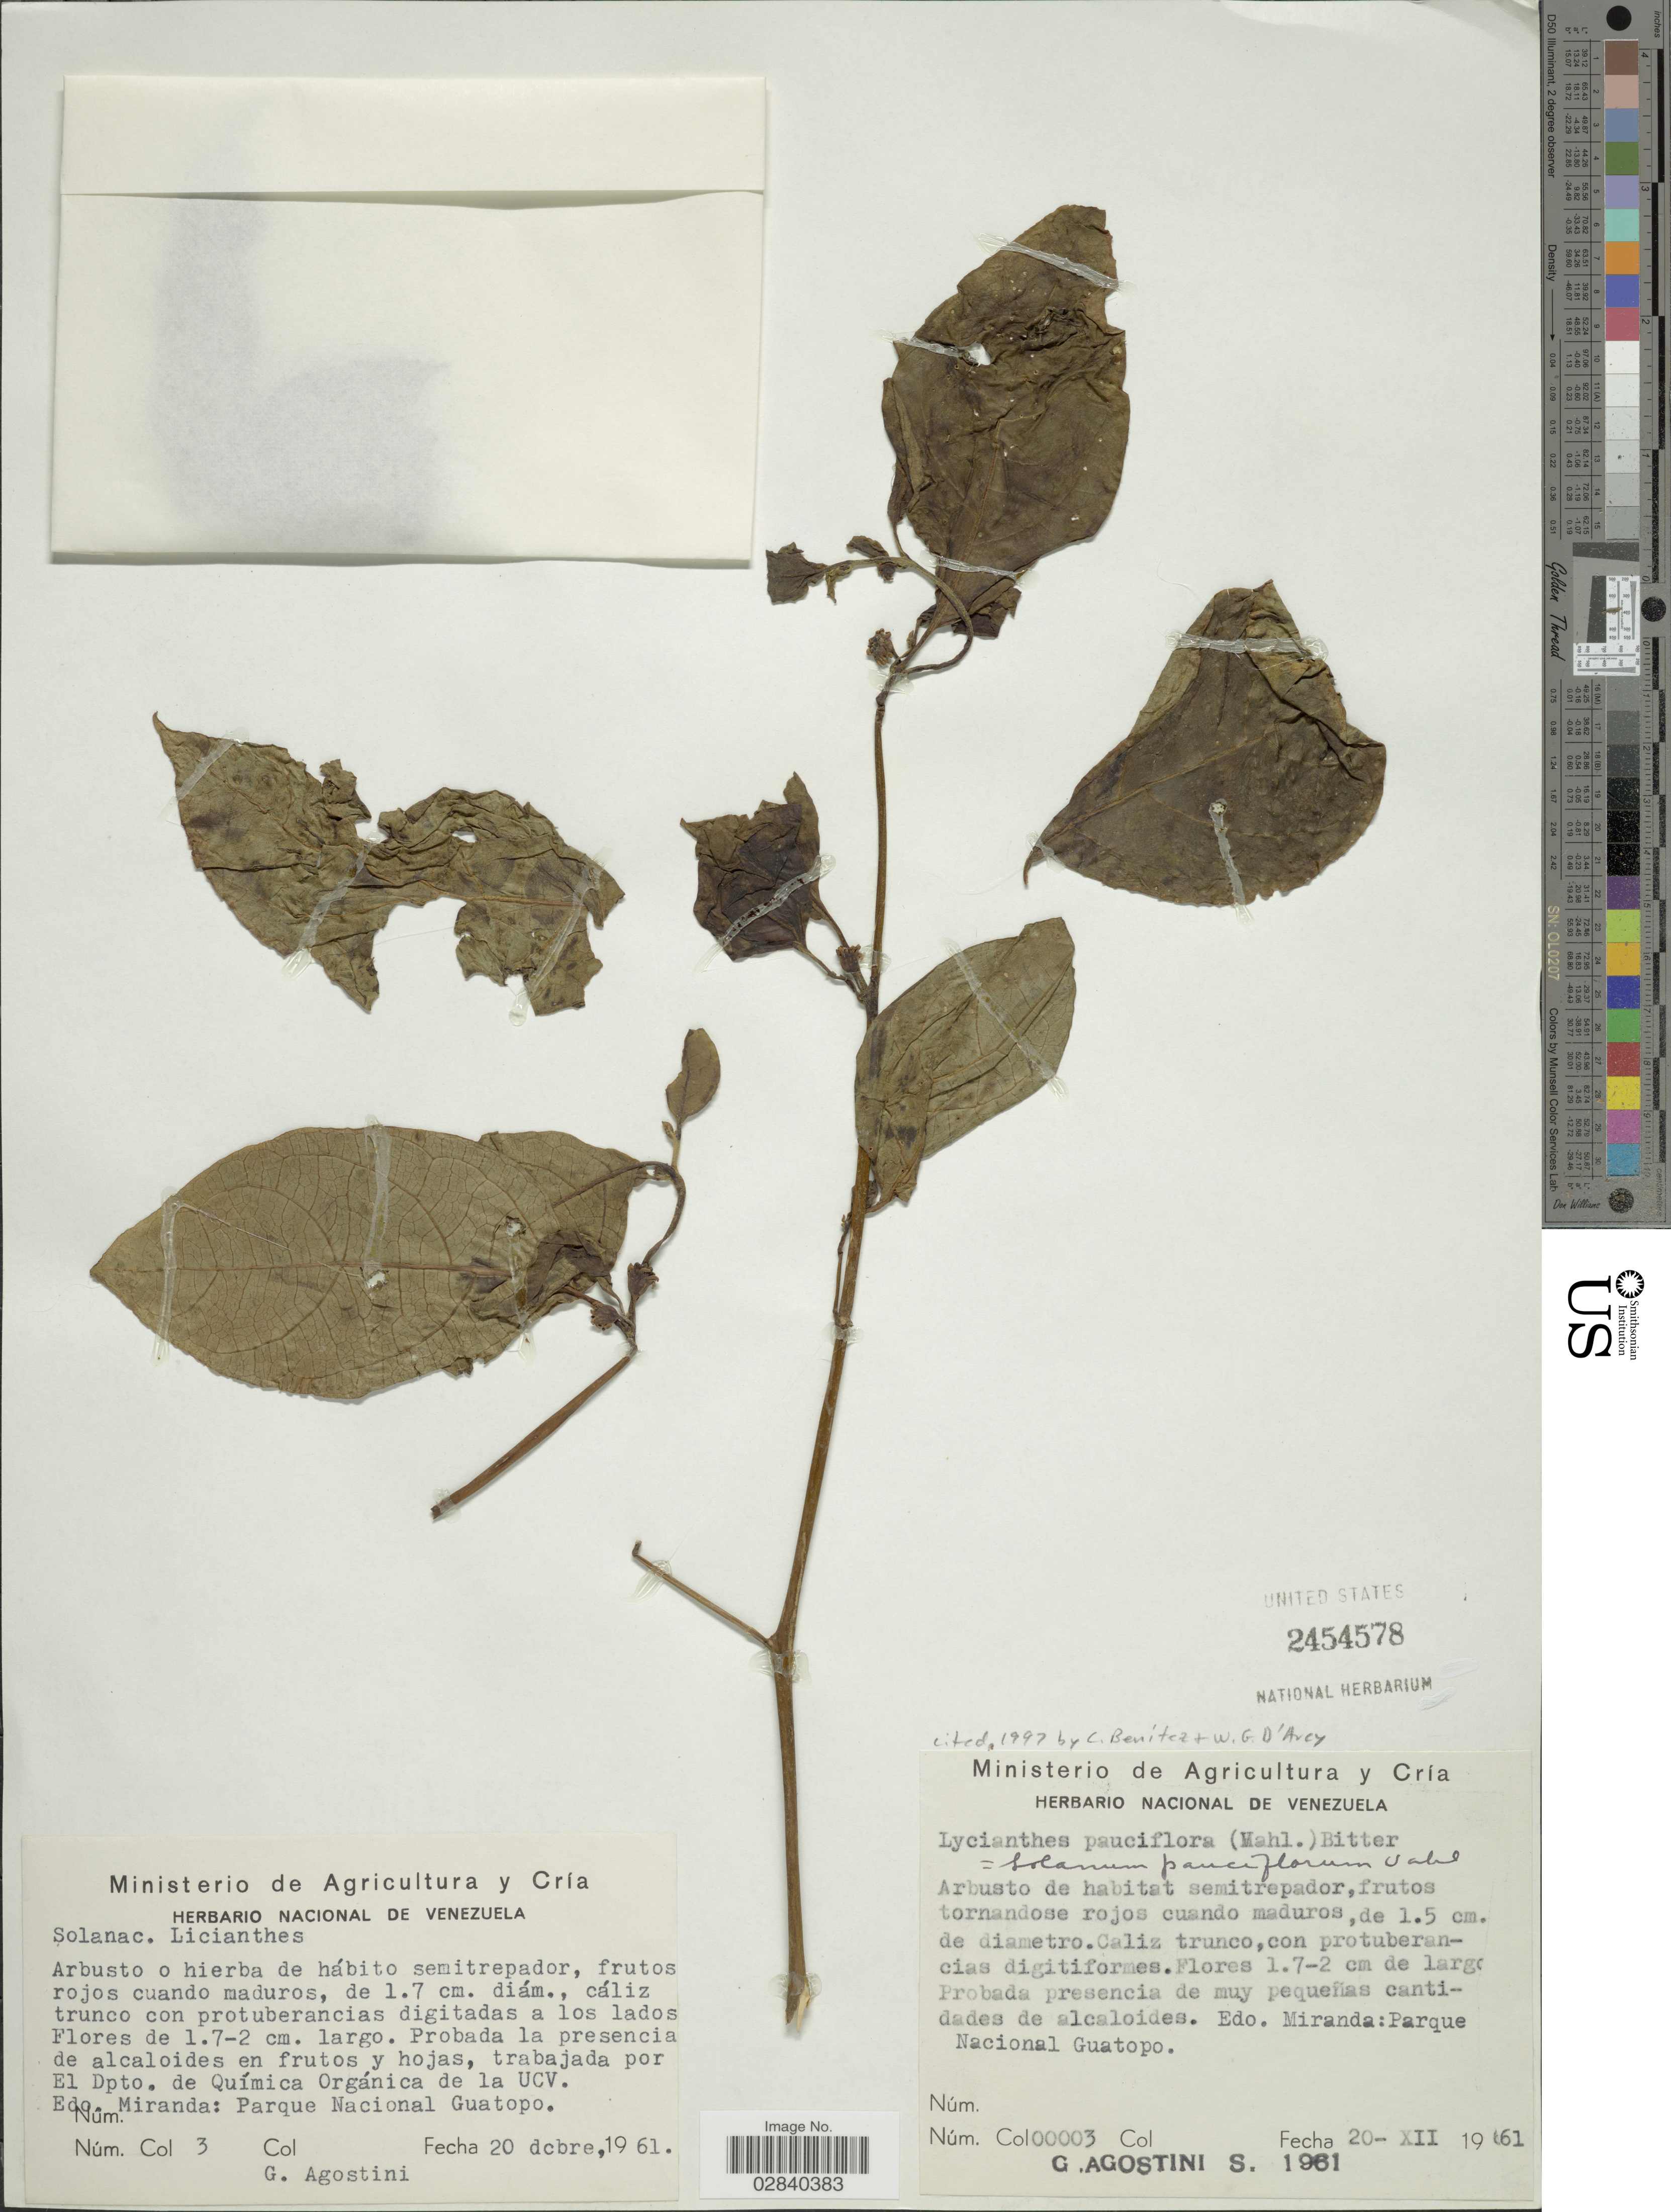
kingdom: Plantae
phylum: Tracheophyta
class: Magnoliopsida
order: Solanales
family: Solanaceae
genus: Lycianthes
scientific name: Lycianthes pauciflora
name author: (Vahl) Bitter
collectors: G. Agostini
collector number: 3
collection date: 1961-12-20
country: Venezuela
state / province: Miranda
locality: Edo. Miranda: Parque Nacional Guatopo.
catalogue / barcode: US 2454578